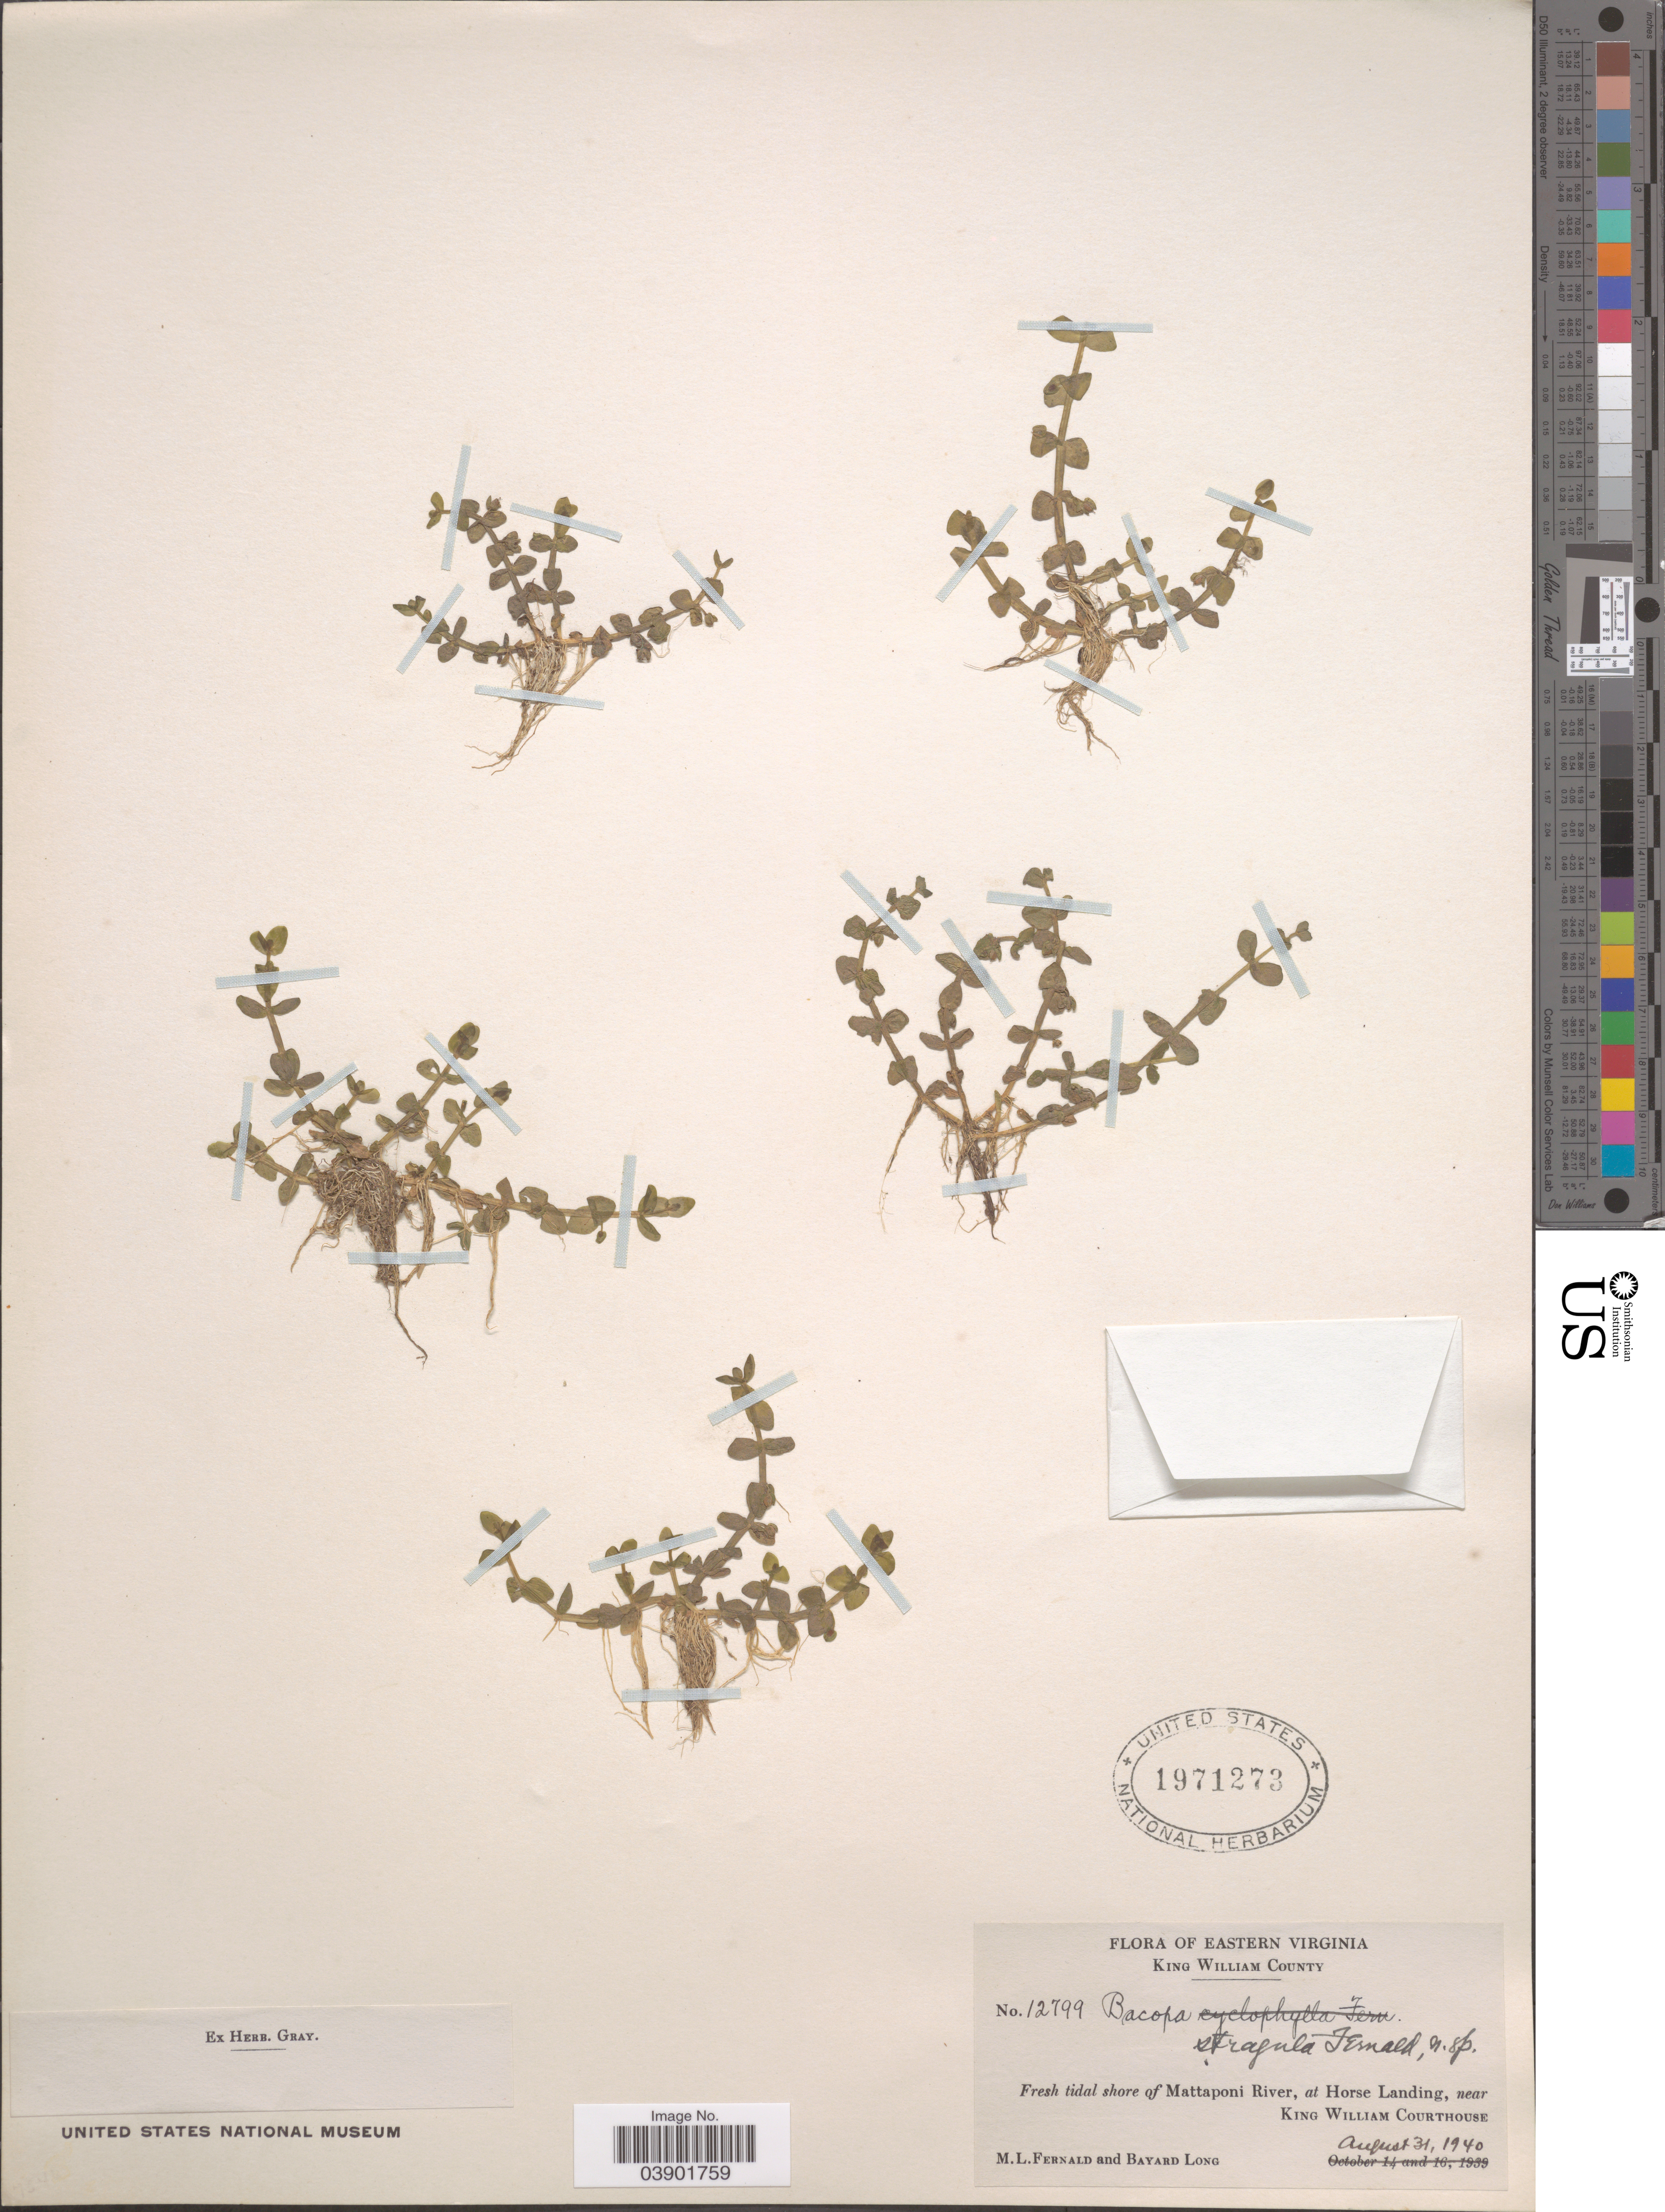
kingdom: Plantae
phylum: Tracheophyta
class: Magnoliopsida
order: Lamiales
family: Plantaginaceae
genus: Bacopa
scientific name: Bacopa stragula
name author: Fernald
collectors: M. L. Fernald & B. Long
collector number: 12799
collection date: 1940-08-31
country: United States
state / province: Virginia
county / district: King William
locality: Eastern Virginia. King William County. Fresh tidal shore of Mattaponi River, at Horse Landing, near King William Courthouse.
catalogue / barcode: US 1971273